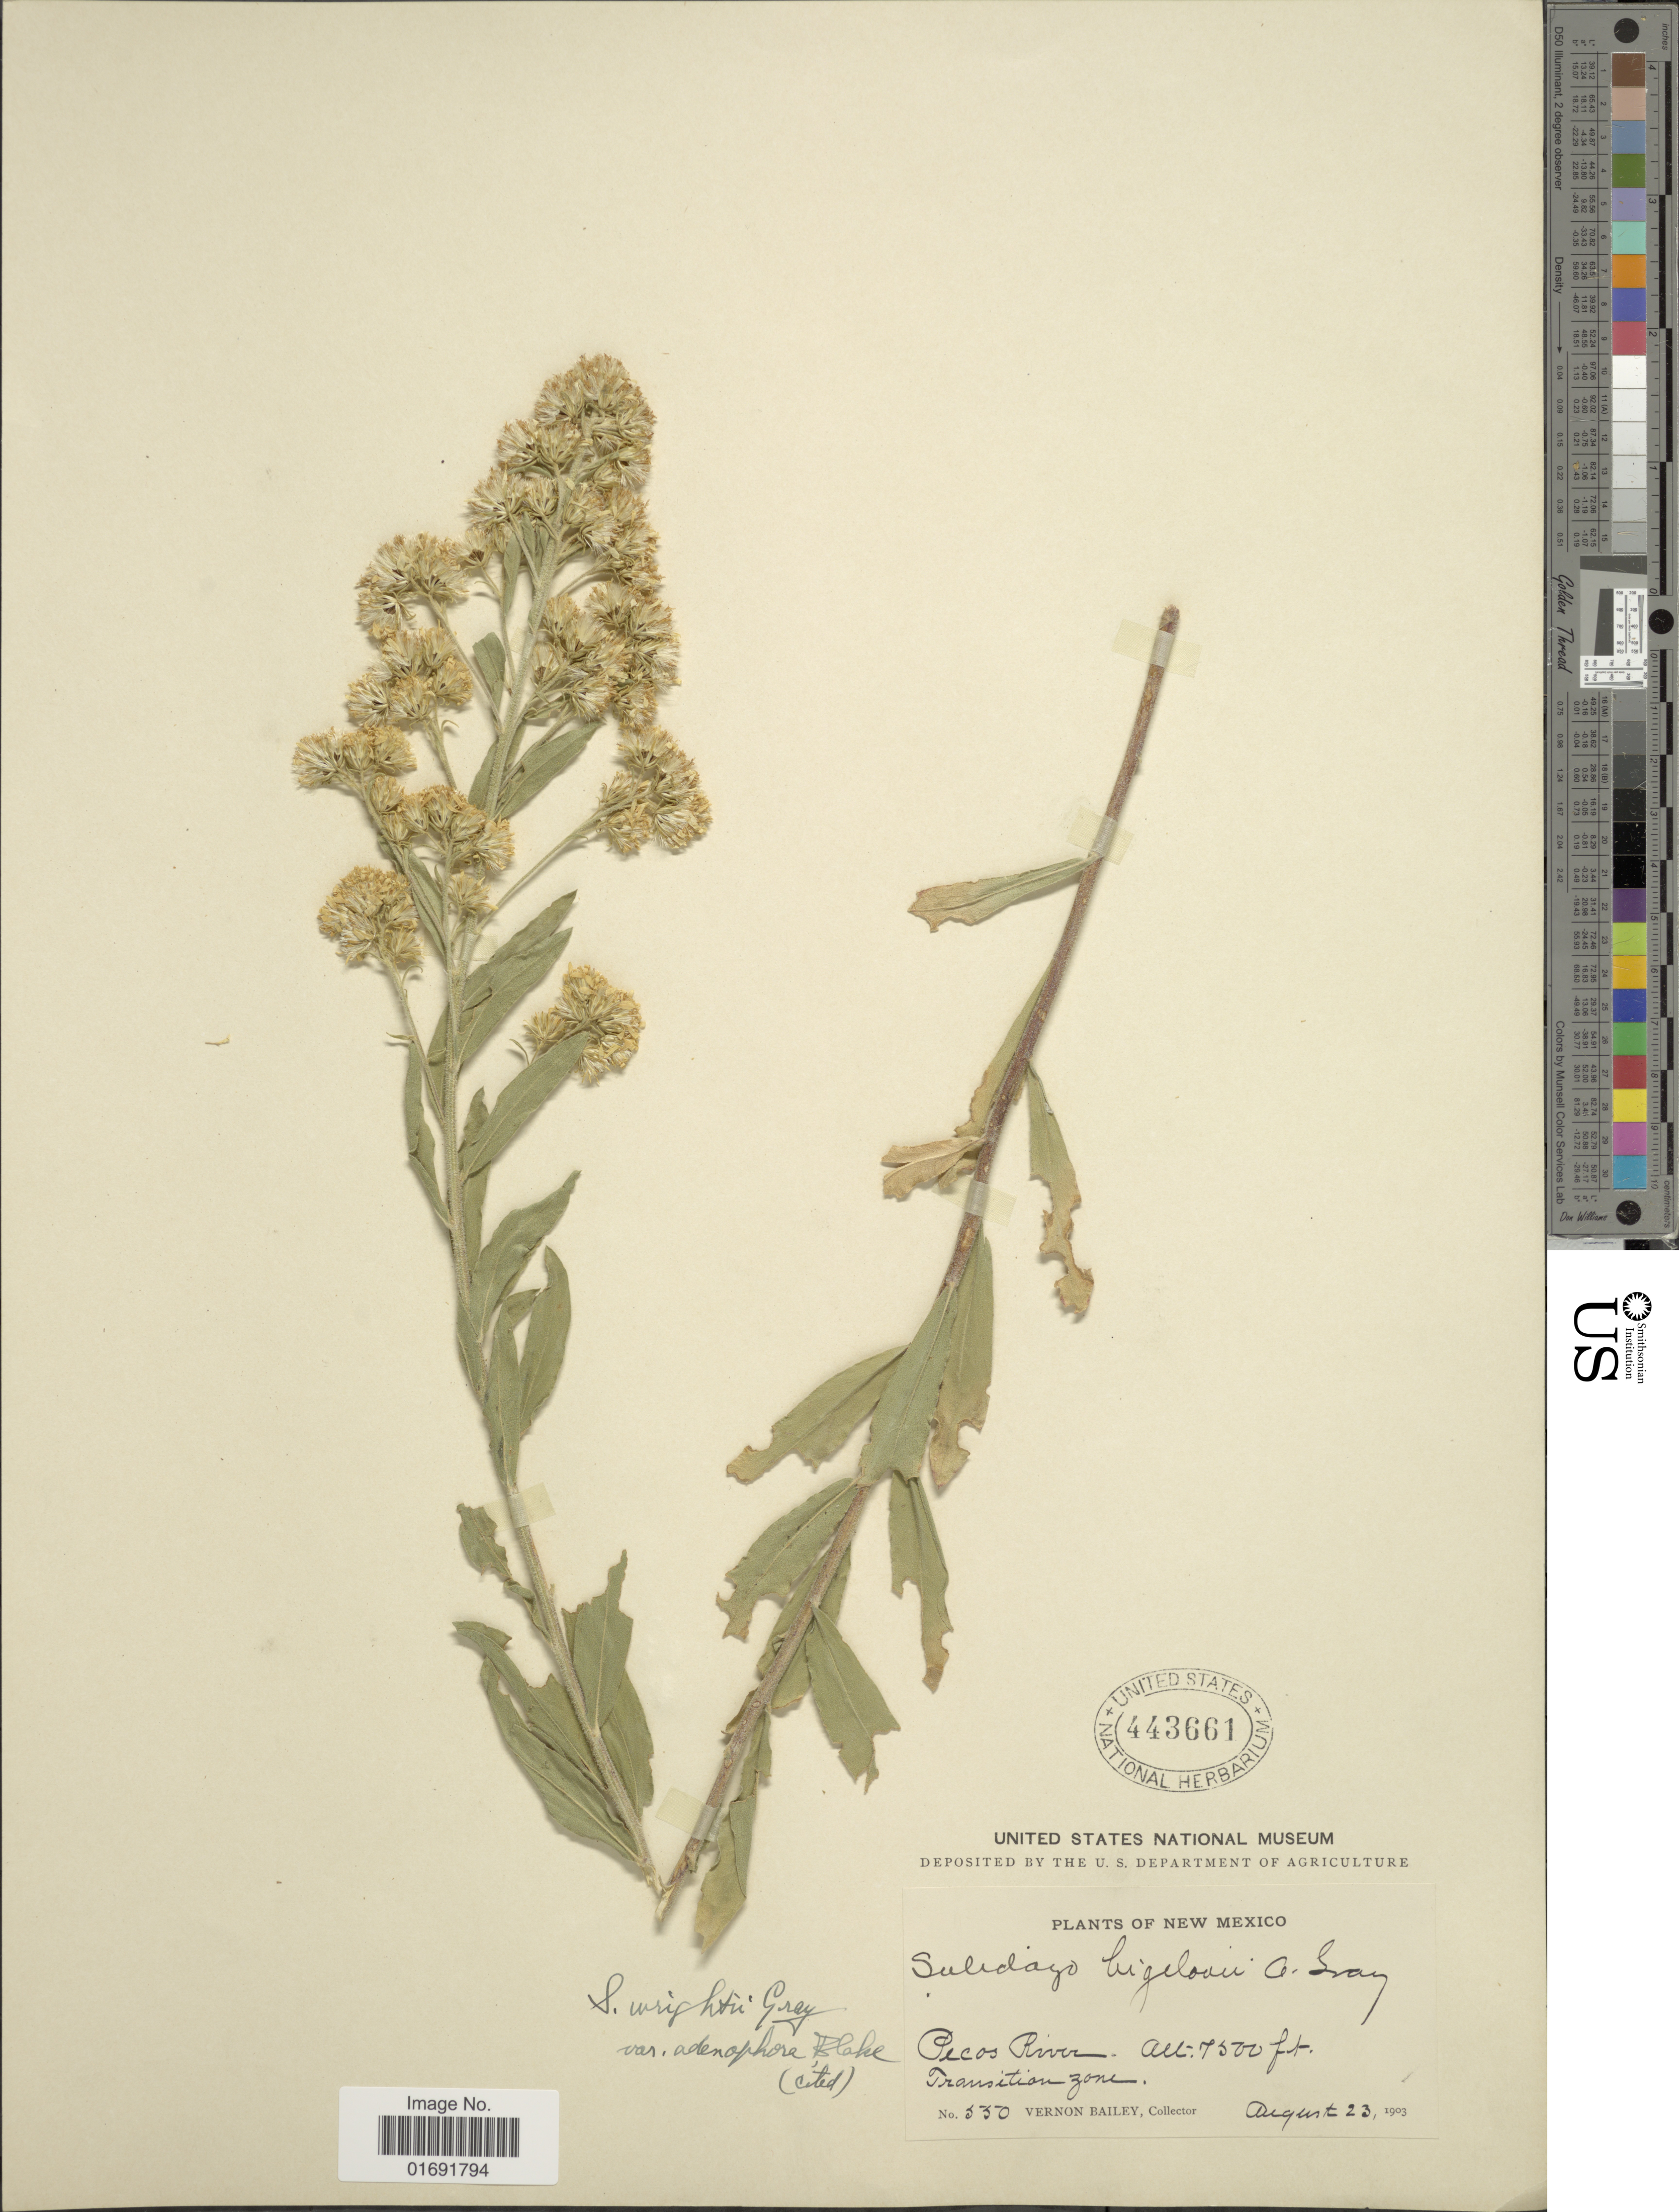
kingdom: Plantae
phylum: Tracheophyta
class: Magnoliopsida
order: Asterales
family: Asteraceae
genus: Solidago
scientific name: Solidago wrightii var. adenophora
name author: S.F. Blake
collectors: V. O. Bailey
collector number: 550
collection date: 1903-08-23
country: United States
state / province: New Mexico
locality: Pecos River, Transition Zone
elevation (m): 2286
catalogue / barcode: US 443661